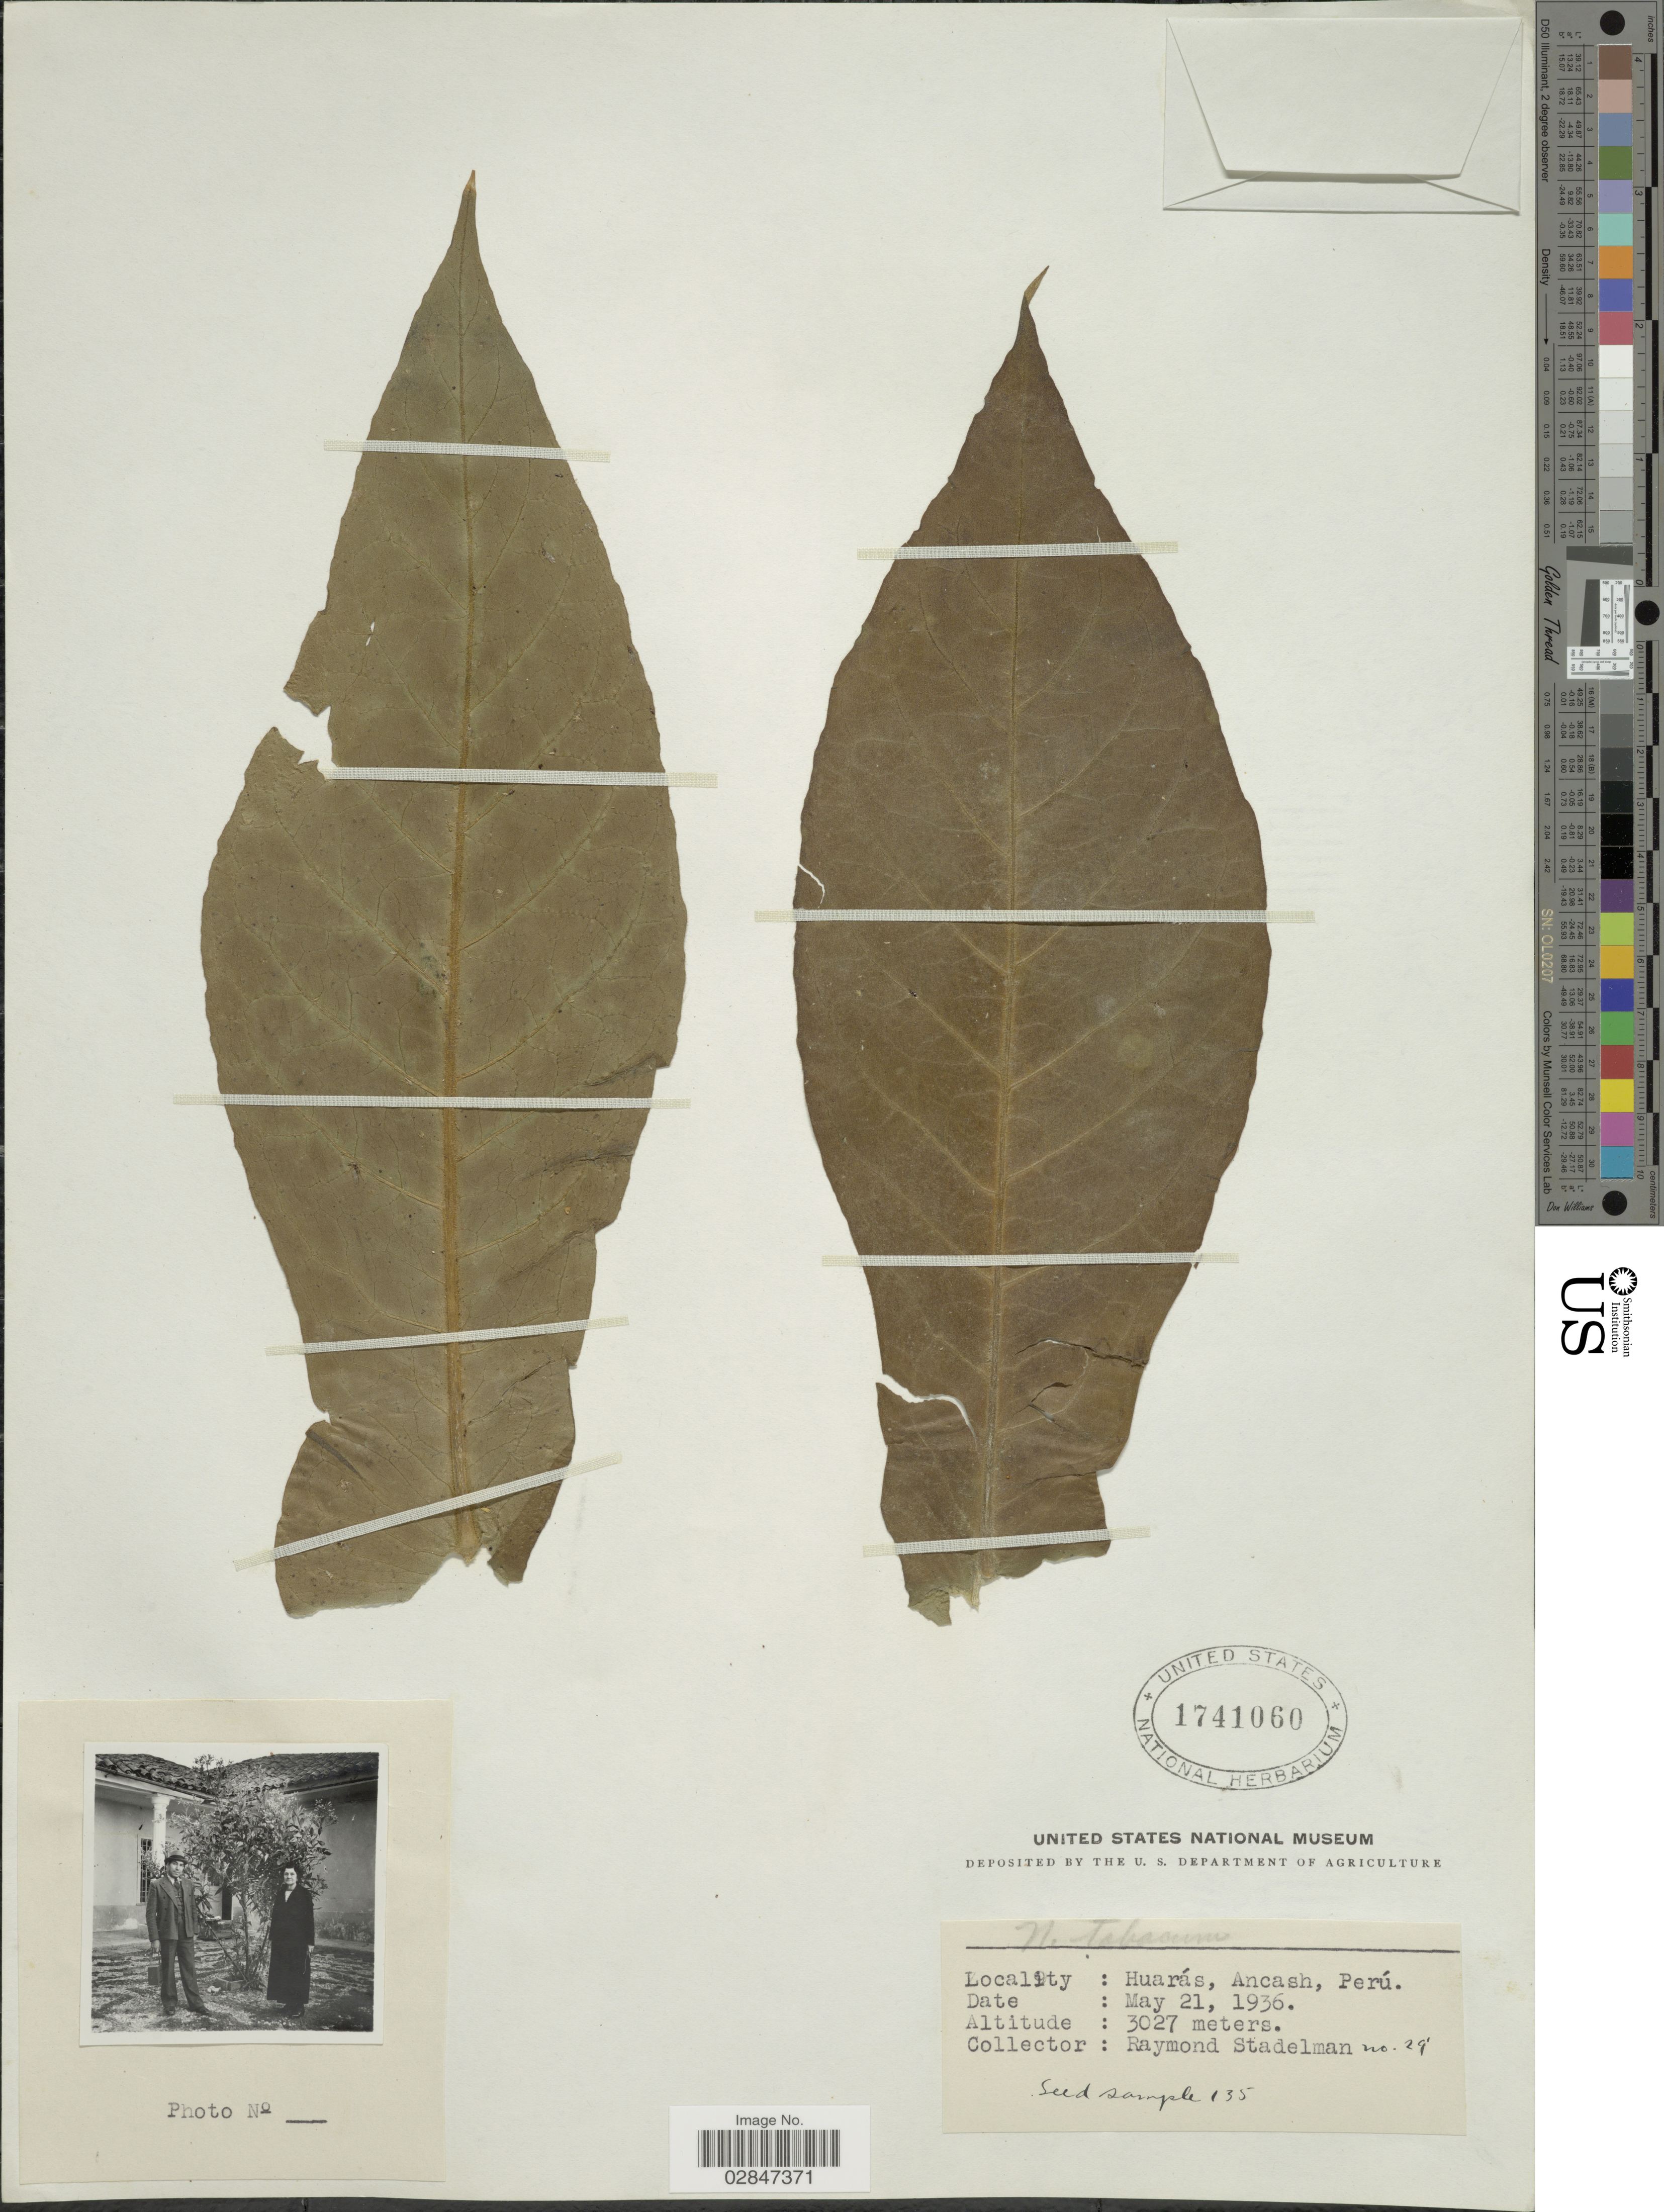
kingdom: Plantae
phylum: Tracheophyta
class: Magnoliopsida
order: Solanales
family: Solanaceae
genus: Nicotiana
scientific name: Nicotiana tabacum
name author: L.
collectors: R. Stadelman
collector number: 29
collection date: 1936-05-21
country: Peru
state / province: Ancash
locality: Huarás, Ancash, Perú.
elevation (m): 3027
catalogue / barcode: US 1741060